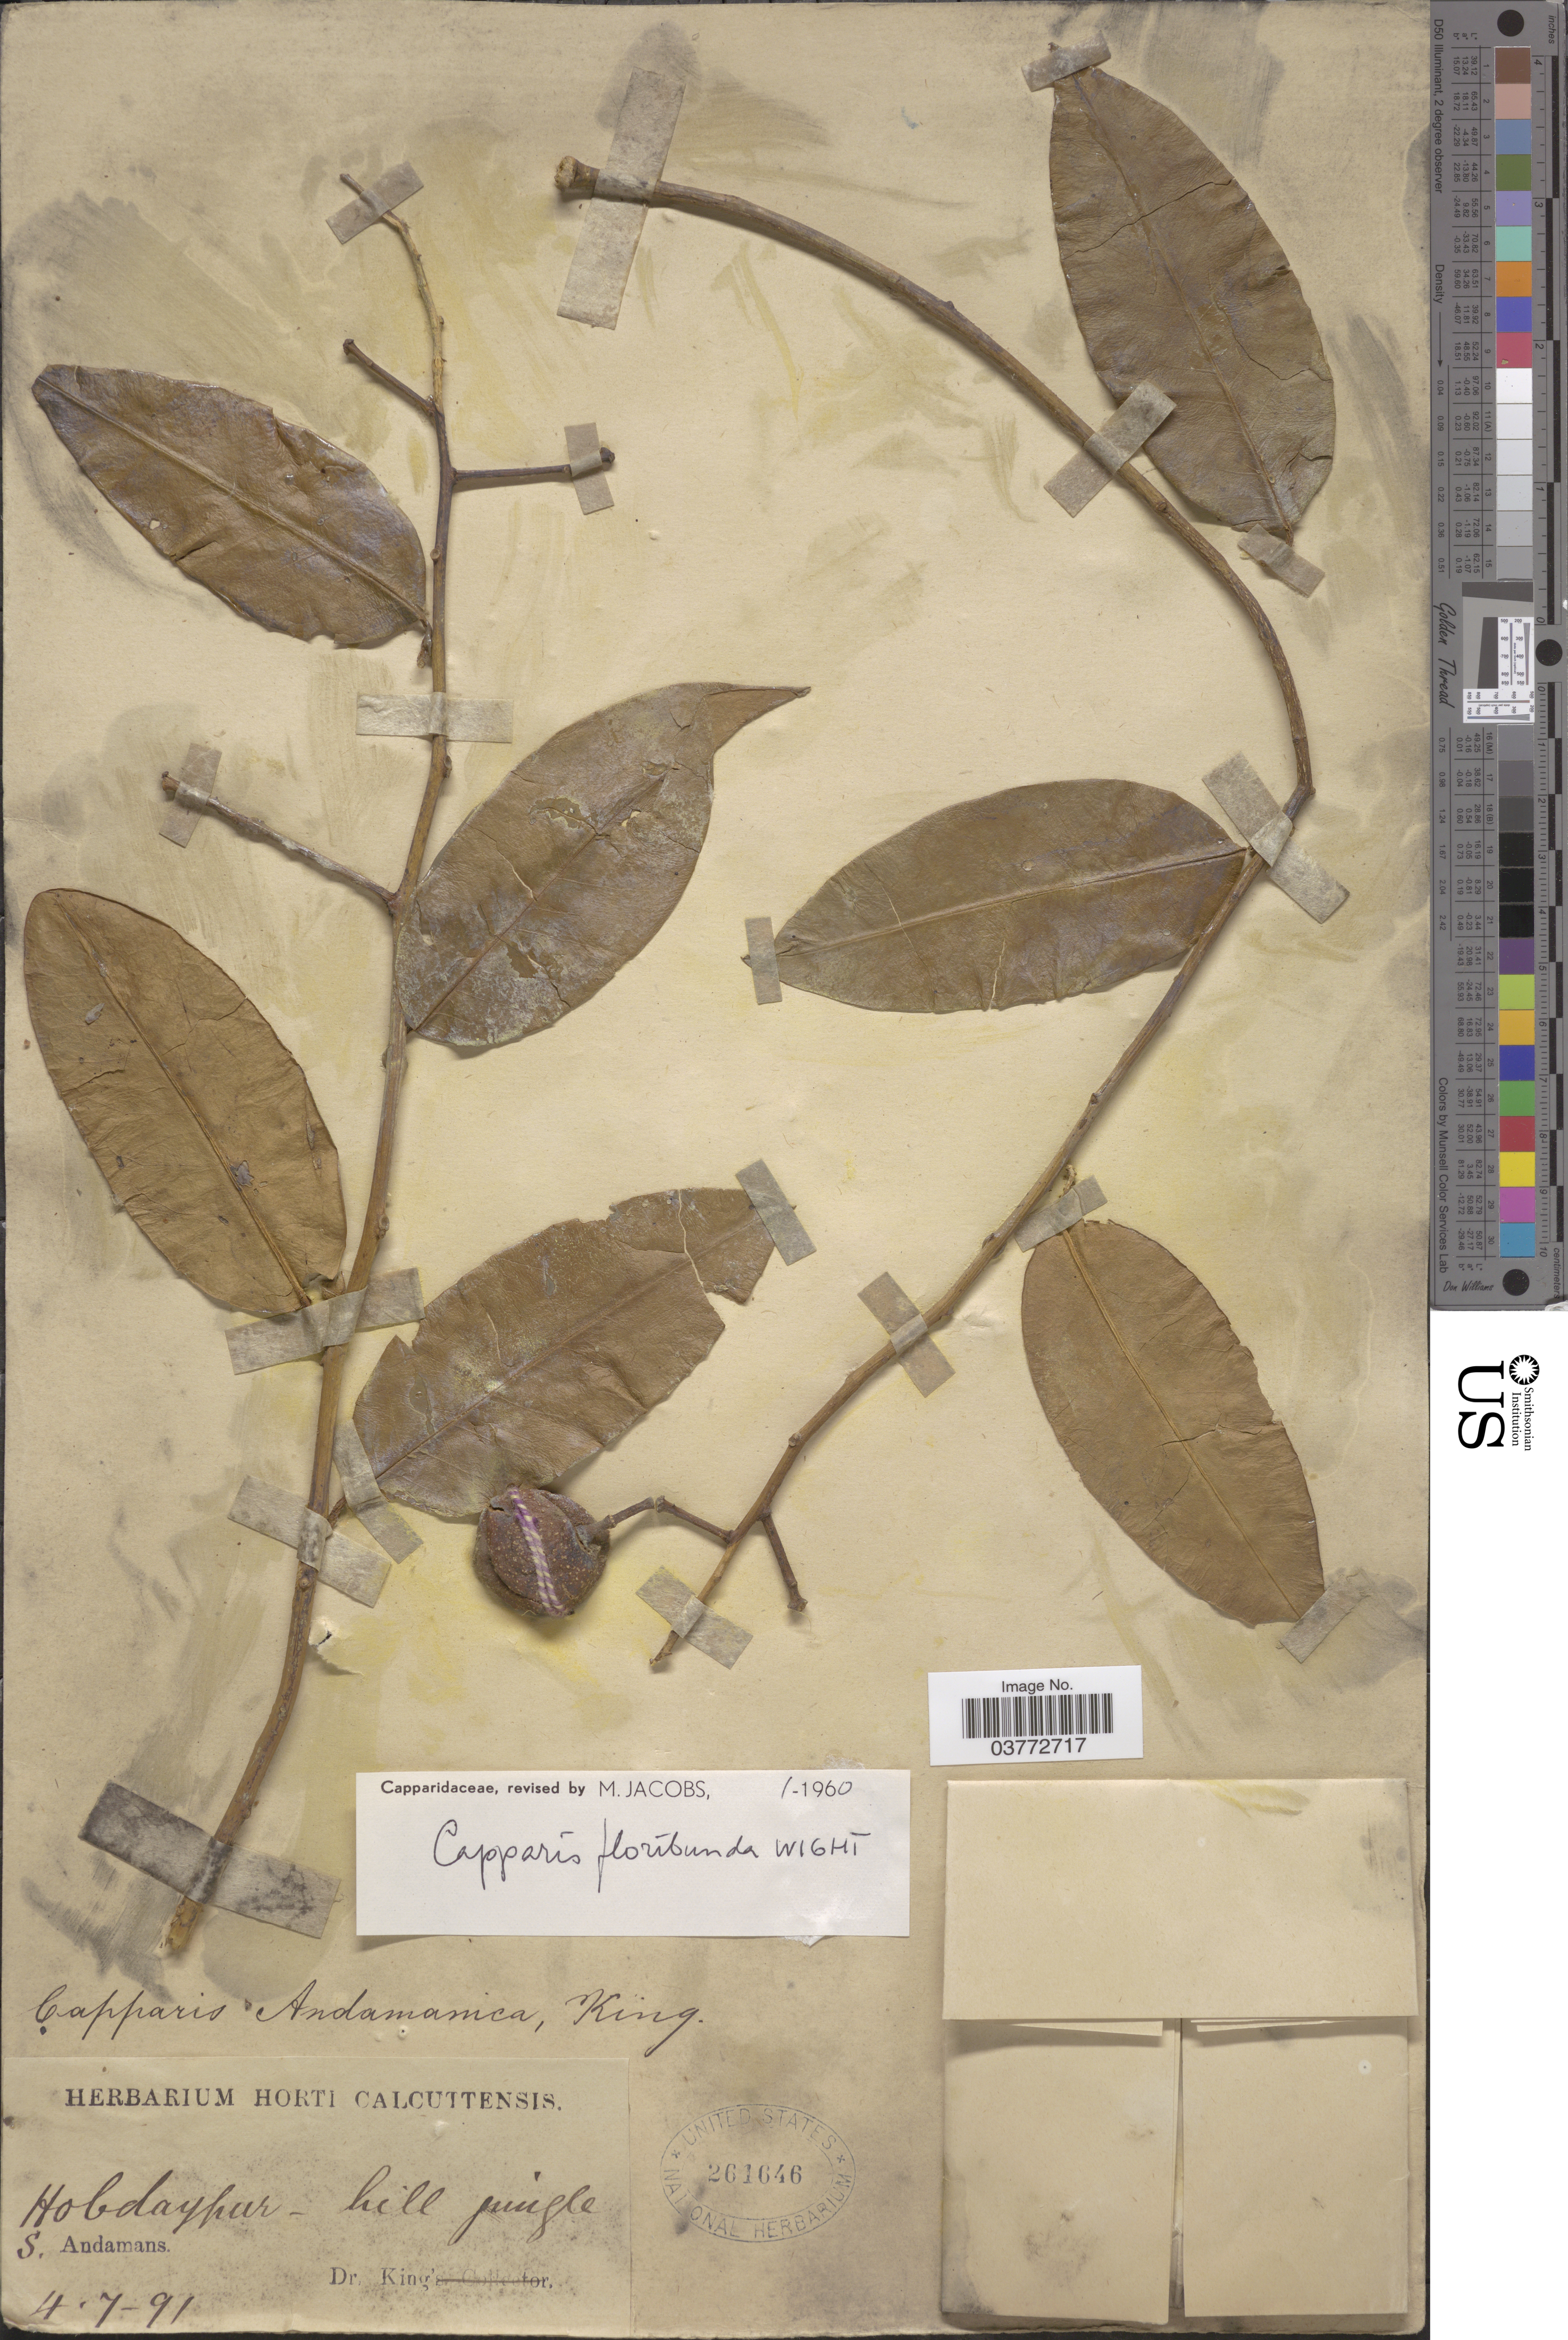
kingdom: Plantae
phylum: Tracheophyta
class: Magnoliopsida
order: Brassicales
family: Capparaceae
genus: Capparis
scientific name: Capparis floribunda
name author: Wight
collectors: G. King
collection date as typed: Transcribed d/m/y: 4/7/91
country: India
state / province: Andaman and Nicobar Islands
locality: Hobdaypur-hill jungle. S. Andamans.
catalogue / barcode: US 261646